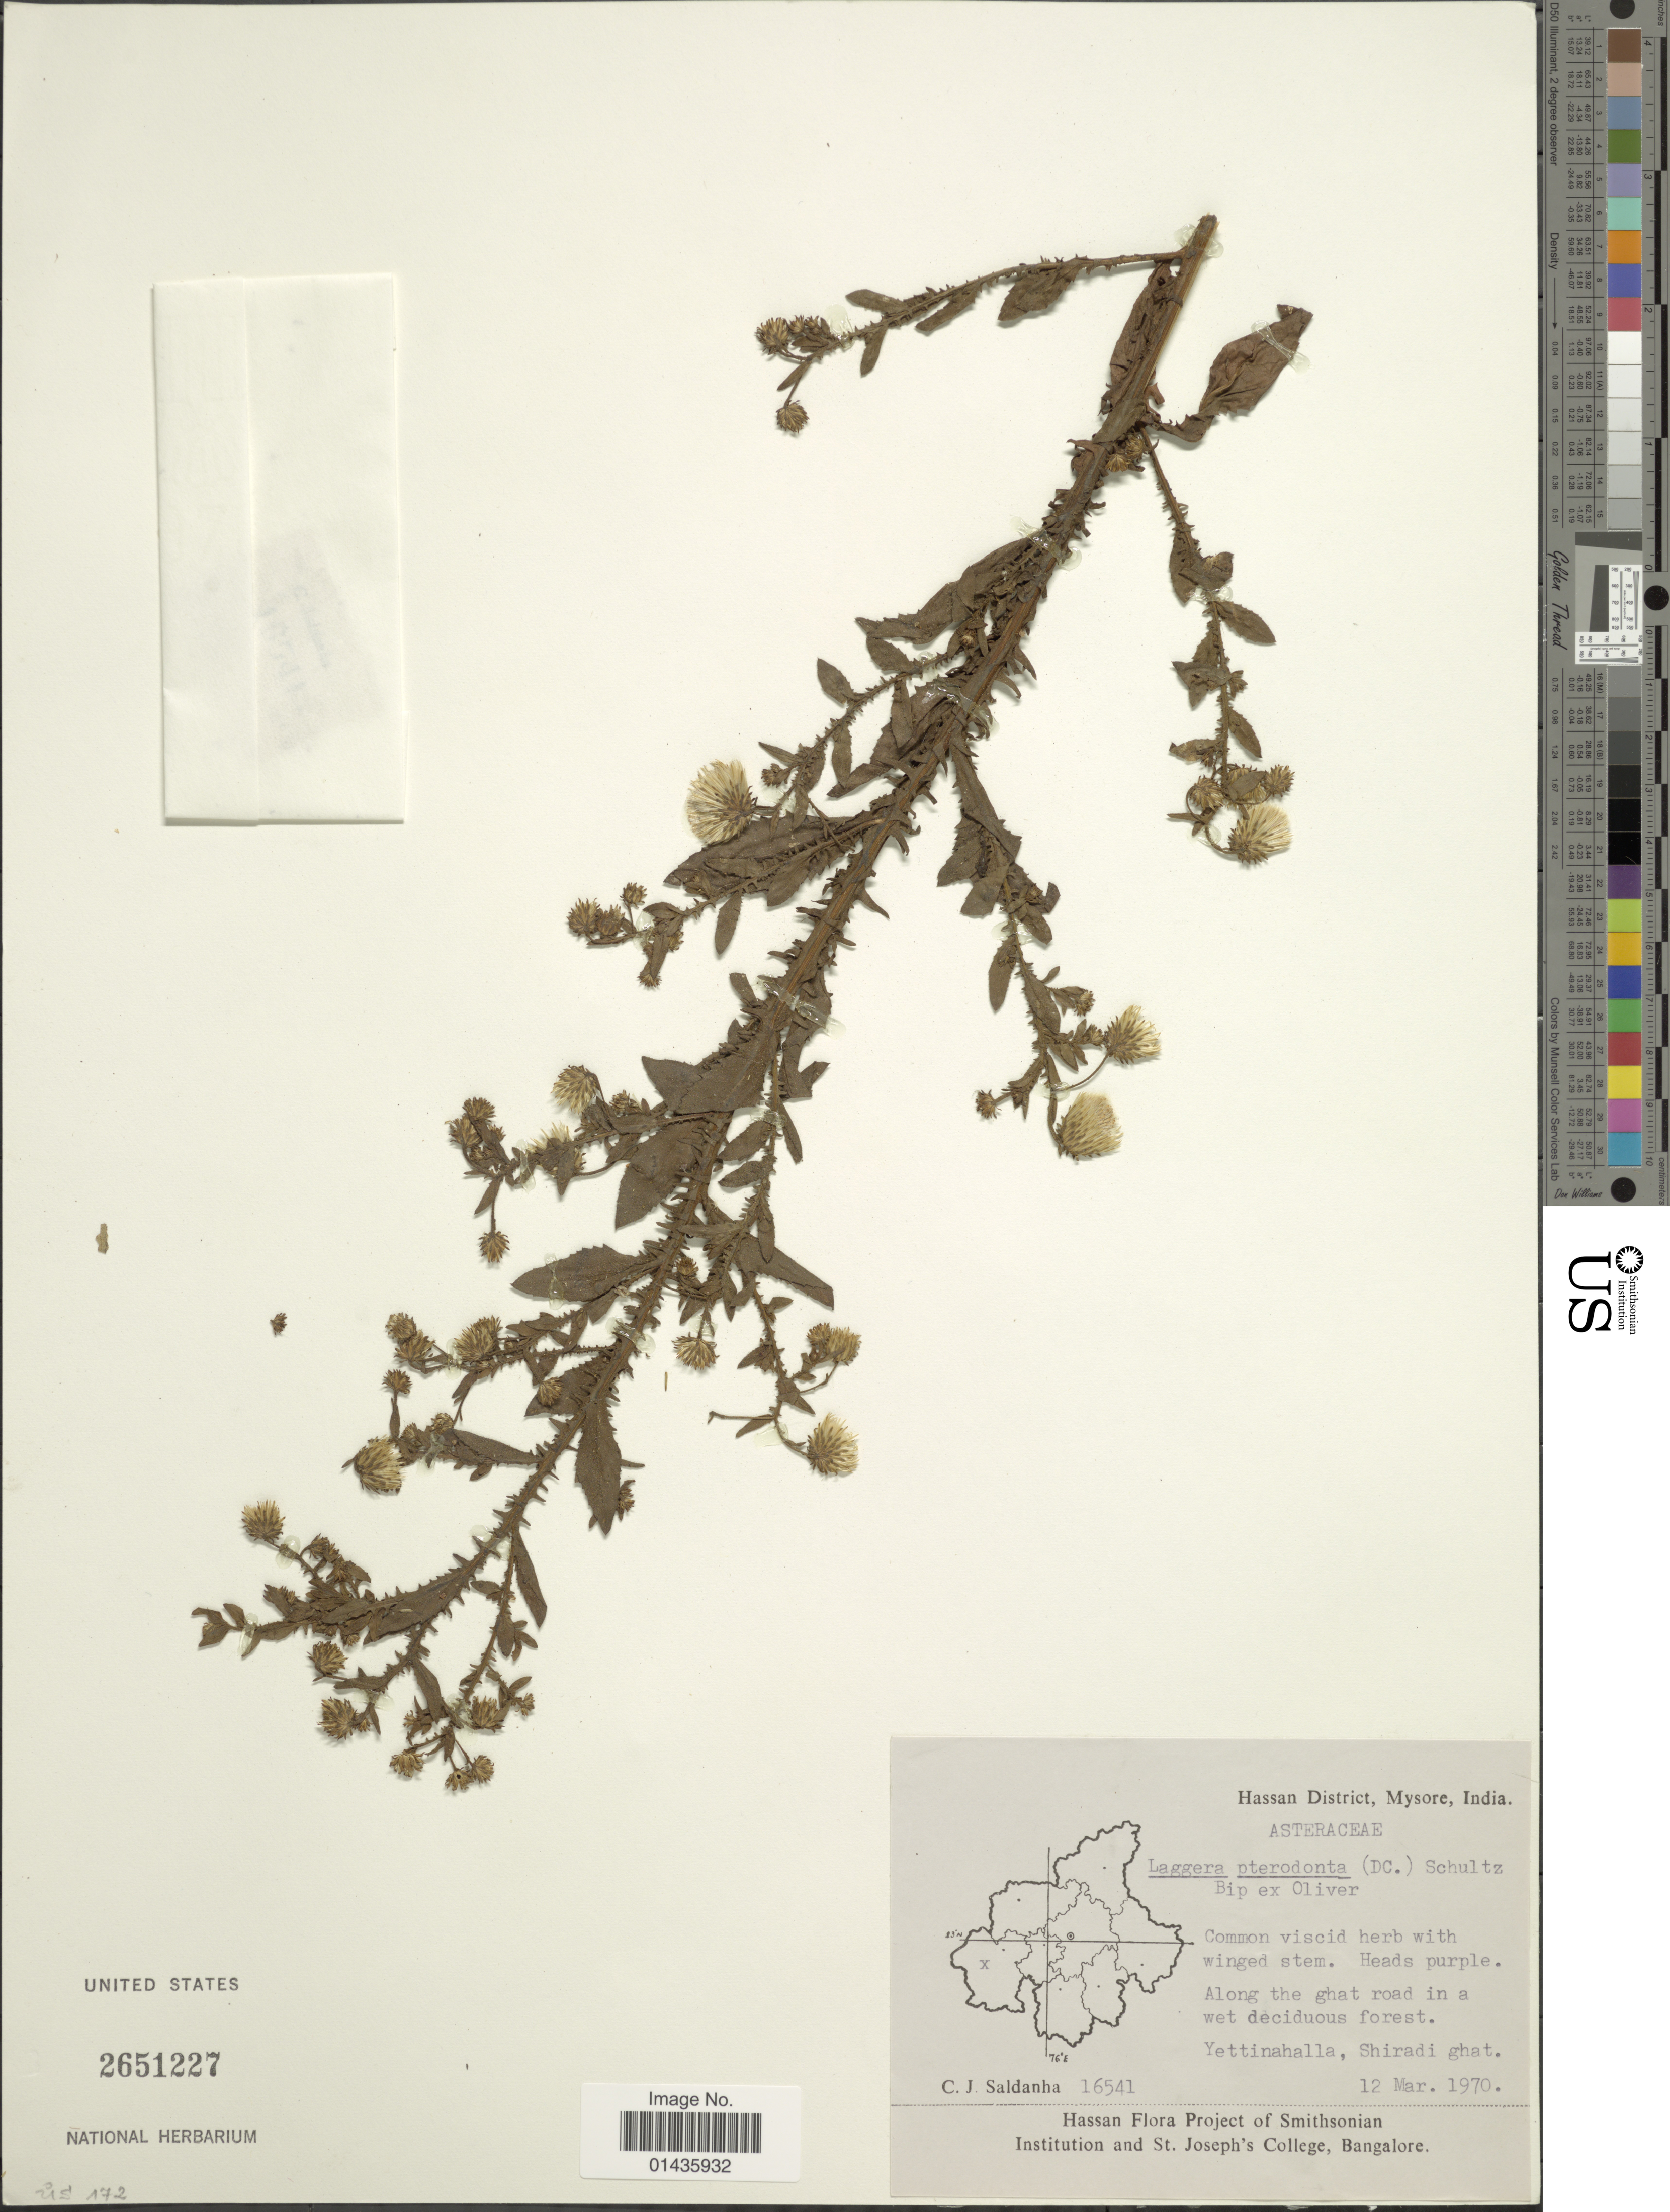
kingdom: Plantae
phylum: Tracheophyta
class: Magnoliopsida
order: Asterales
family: Asteraceae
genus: Laggera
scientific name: Laggera pterodonta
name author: (DC.) Sch. Bip. ex Oliv.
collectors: C. J. Saldanha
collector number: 16541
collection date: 1970-03-12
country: India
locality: Hassan District, Mysore, Yettinahalla, Shiradi ghat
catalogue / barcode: US 2651227